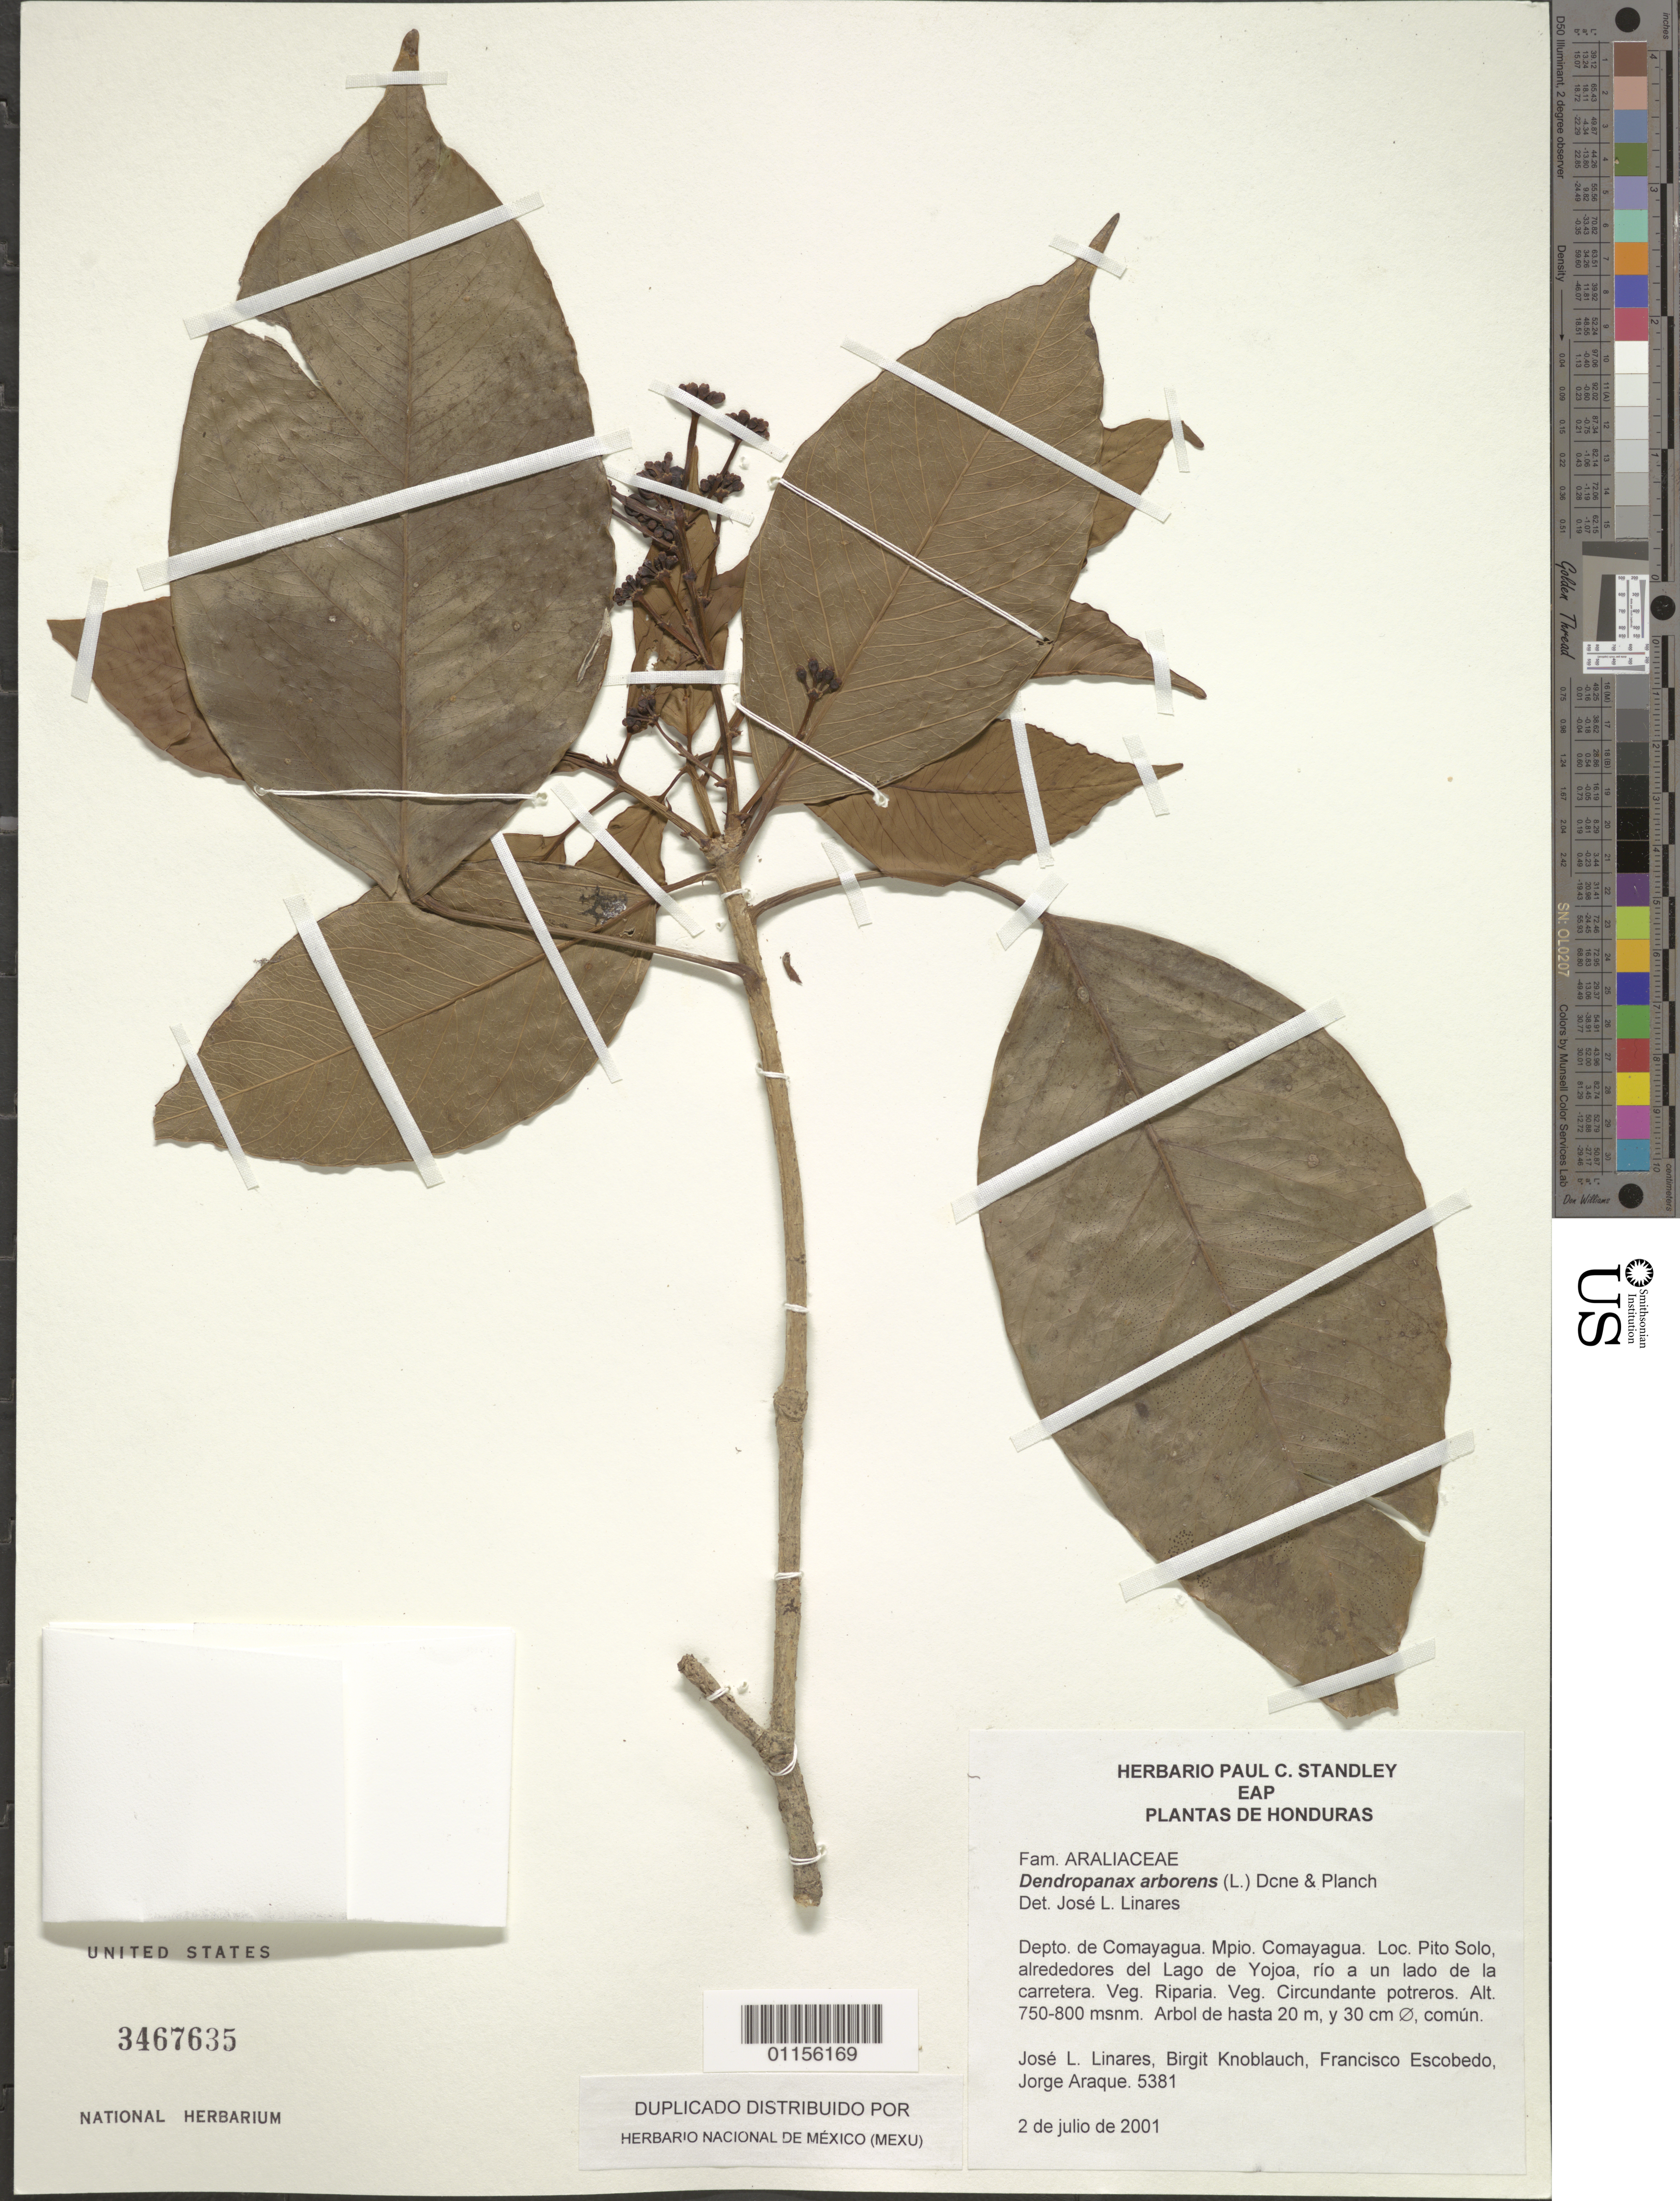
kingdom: Plantae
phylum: Tracheophyta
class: Magnoliopsida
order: Apiales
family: Araliaceae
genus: Dendropanax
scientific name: Dendropanax arboreus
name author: (L.) Decne. & Planch.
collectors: J. Linares, B. Knoblauch, F. Escobedo & J. Araque Molina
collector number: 5381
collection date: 2001-07-02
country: Honduras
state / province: Comayagua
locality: Mpio Comayagua. Pito Solo, alrededores del Lago de Yojoa.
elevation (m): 750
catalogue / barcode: US 3467635